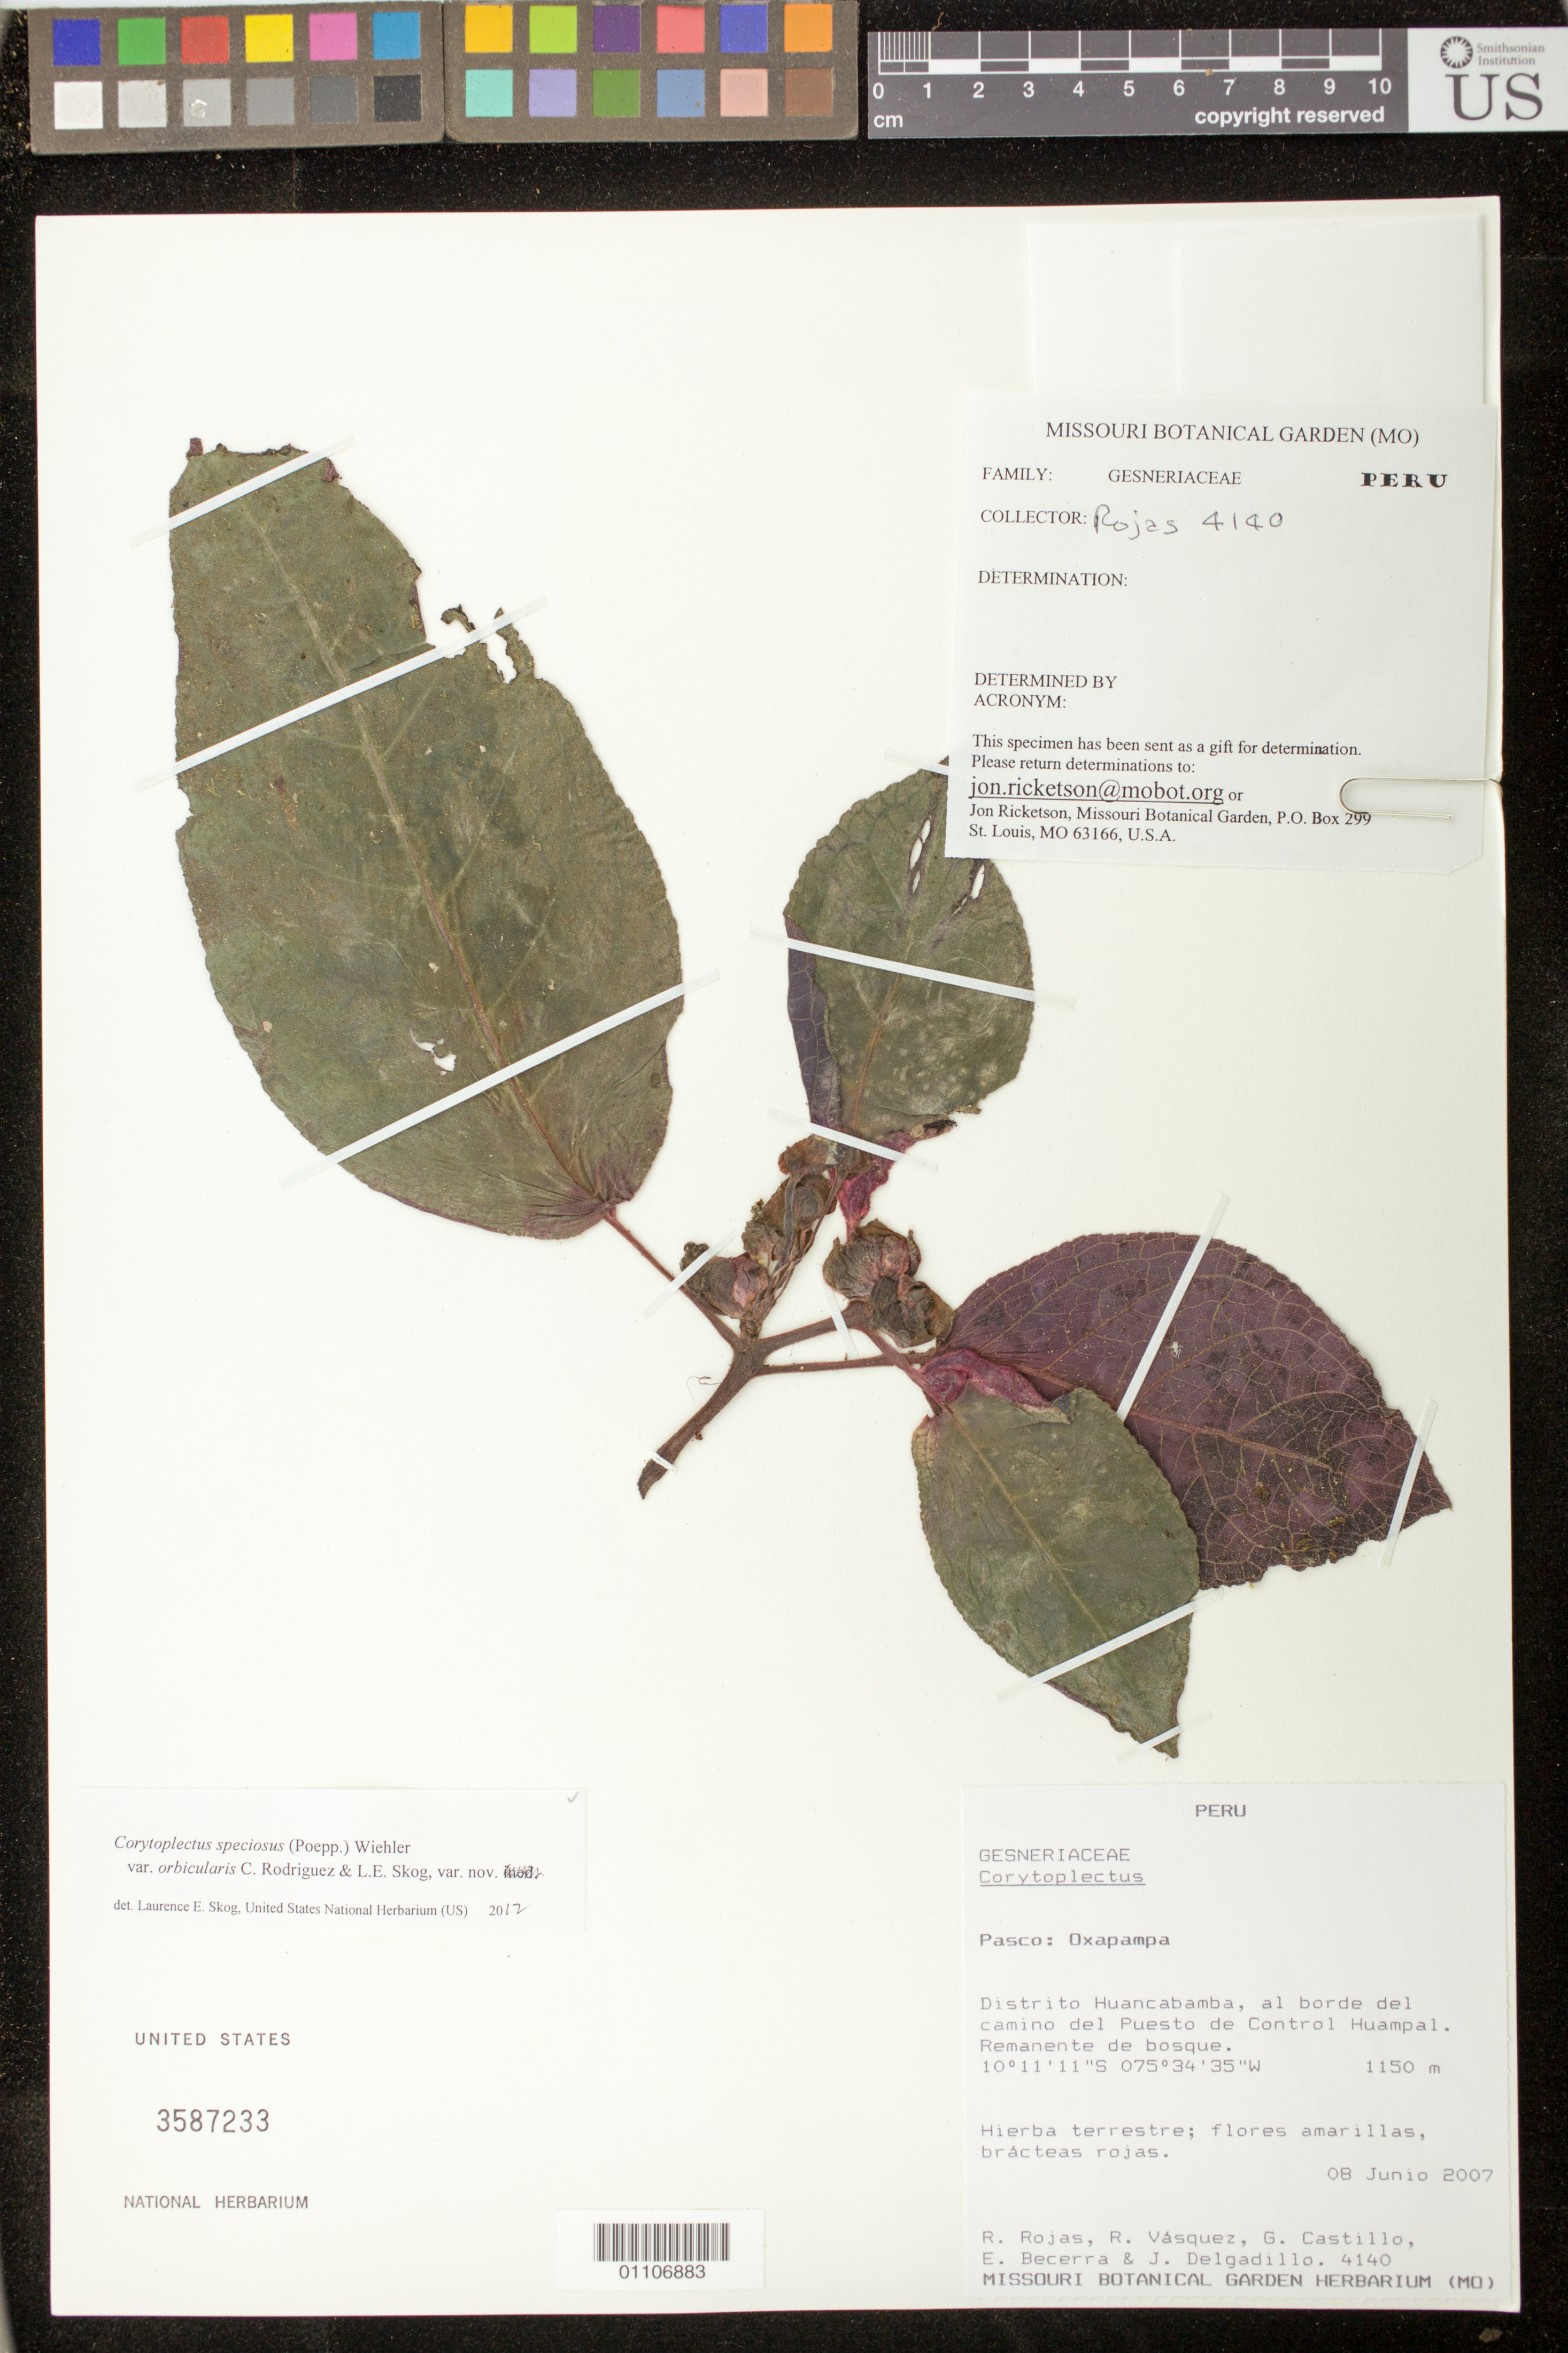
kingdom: Plantae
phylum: Tracheophyta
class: Magnoliopsida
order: Lamiales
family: Gesneriaceae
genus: Corytoplectus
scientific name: Corytoplectus speciosus var. orbicularis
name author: Rodr.-Flores & L.E. Skog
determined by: Skog, Laurence E.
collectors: R. Rojas, R. Vásquez, G. Castillo C., E. Becerra & J. Delgadillo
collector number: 4140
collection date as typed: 08 Jun 2007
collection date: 2007-06-08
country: Peru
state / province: Pasco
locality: Oxapampa: Distrito Huancabamba, al borde del camino del Puesto de Control Huampal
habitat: Remanente de bosque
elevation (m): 1150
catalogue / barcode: US 3587233